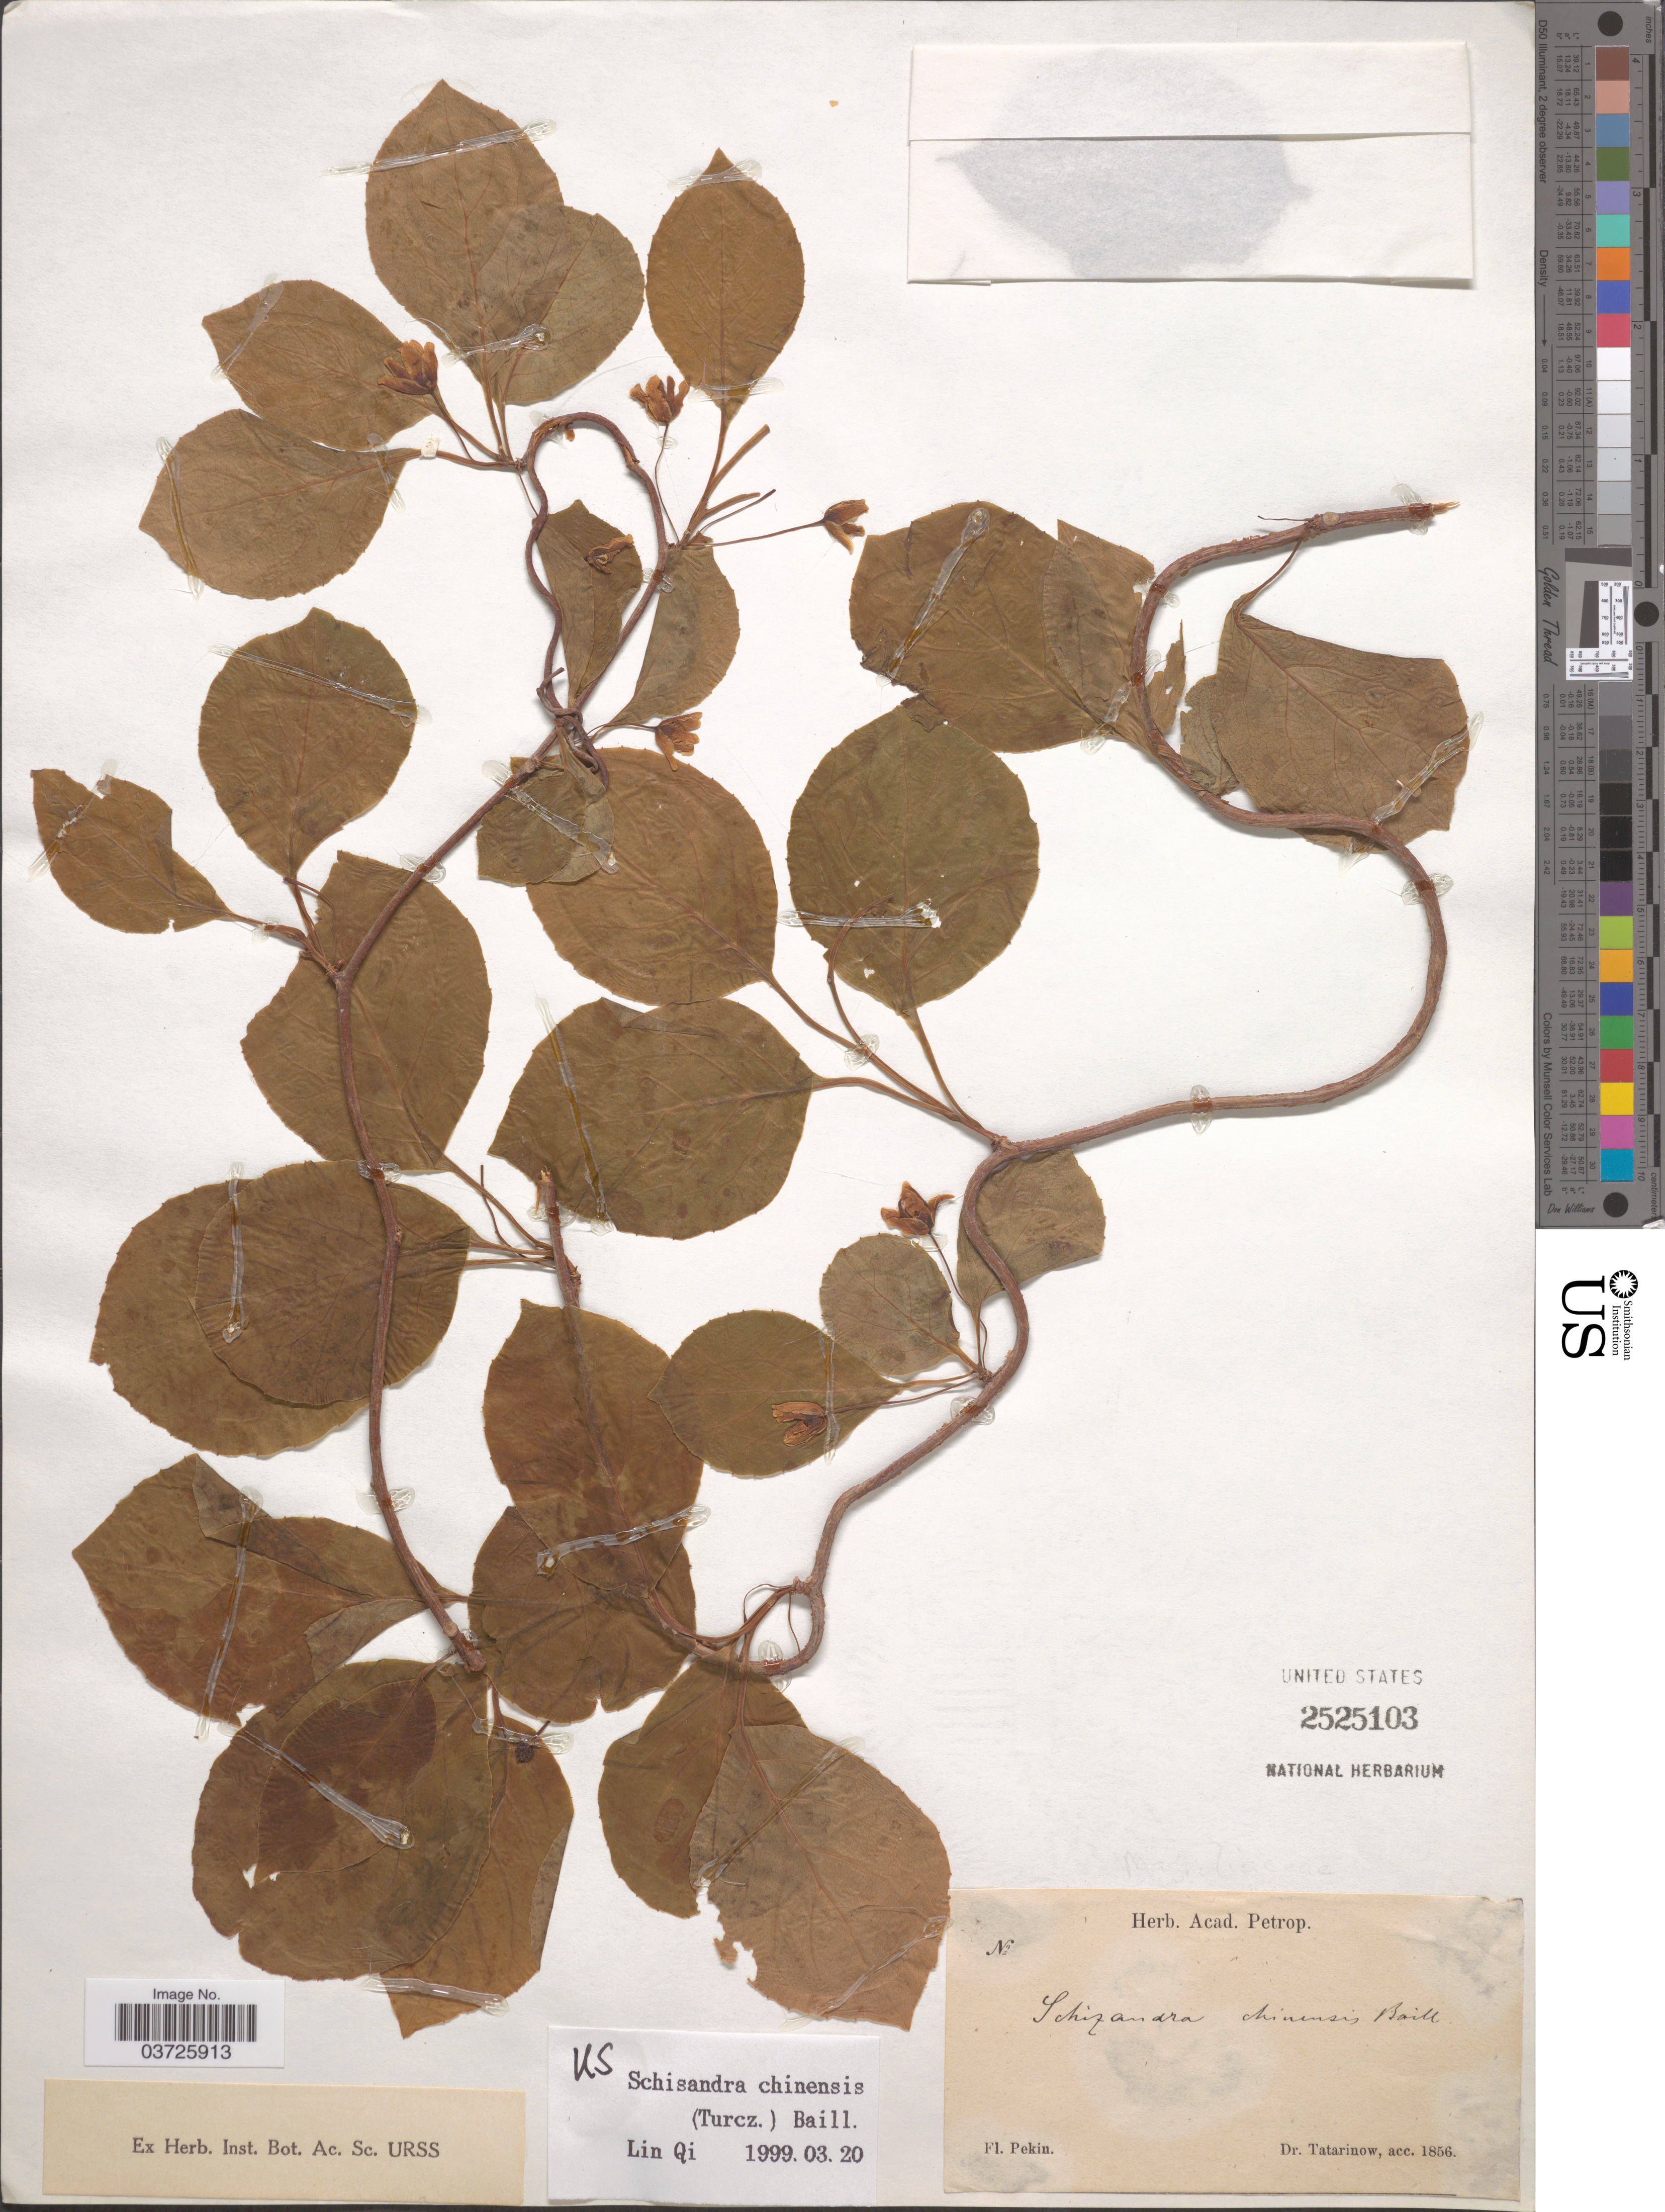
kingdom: Plantae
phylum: Tracheophyta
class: Magnoliopsida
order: Austrobaileyales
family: Schisandraceae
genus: Schisandra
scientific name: Schisandra chinensis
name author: (Turcz.) Baill.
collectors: -. Tatarinow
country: China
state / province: Beijing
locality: Pekin.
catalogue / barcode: US 2525103